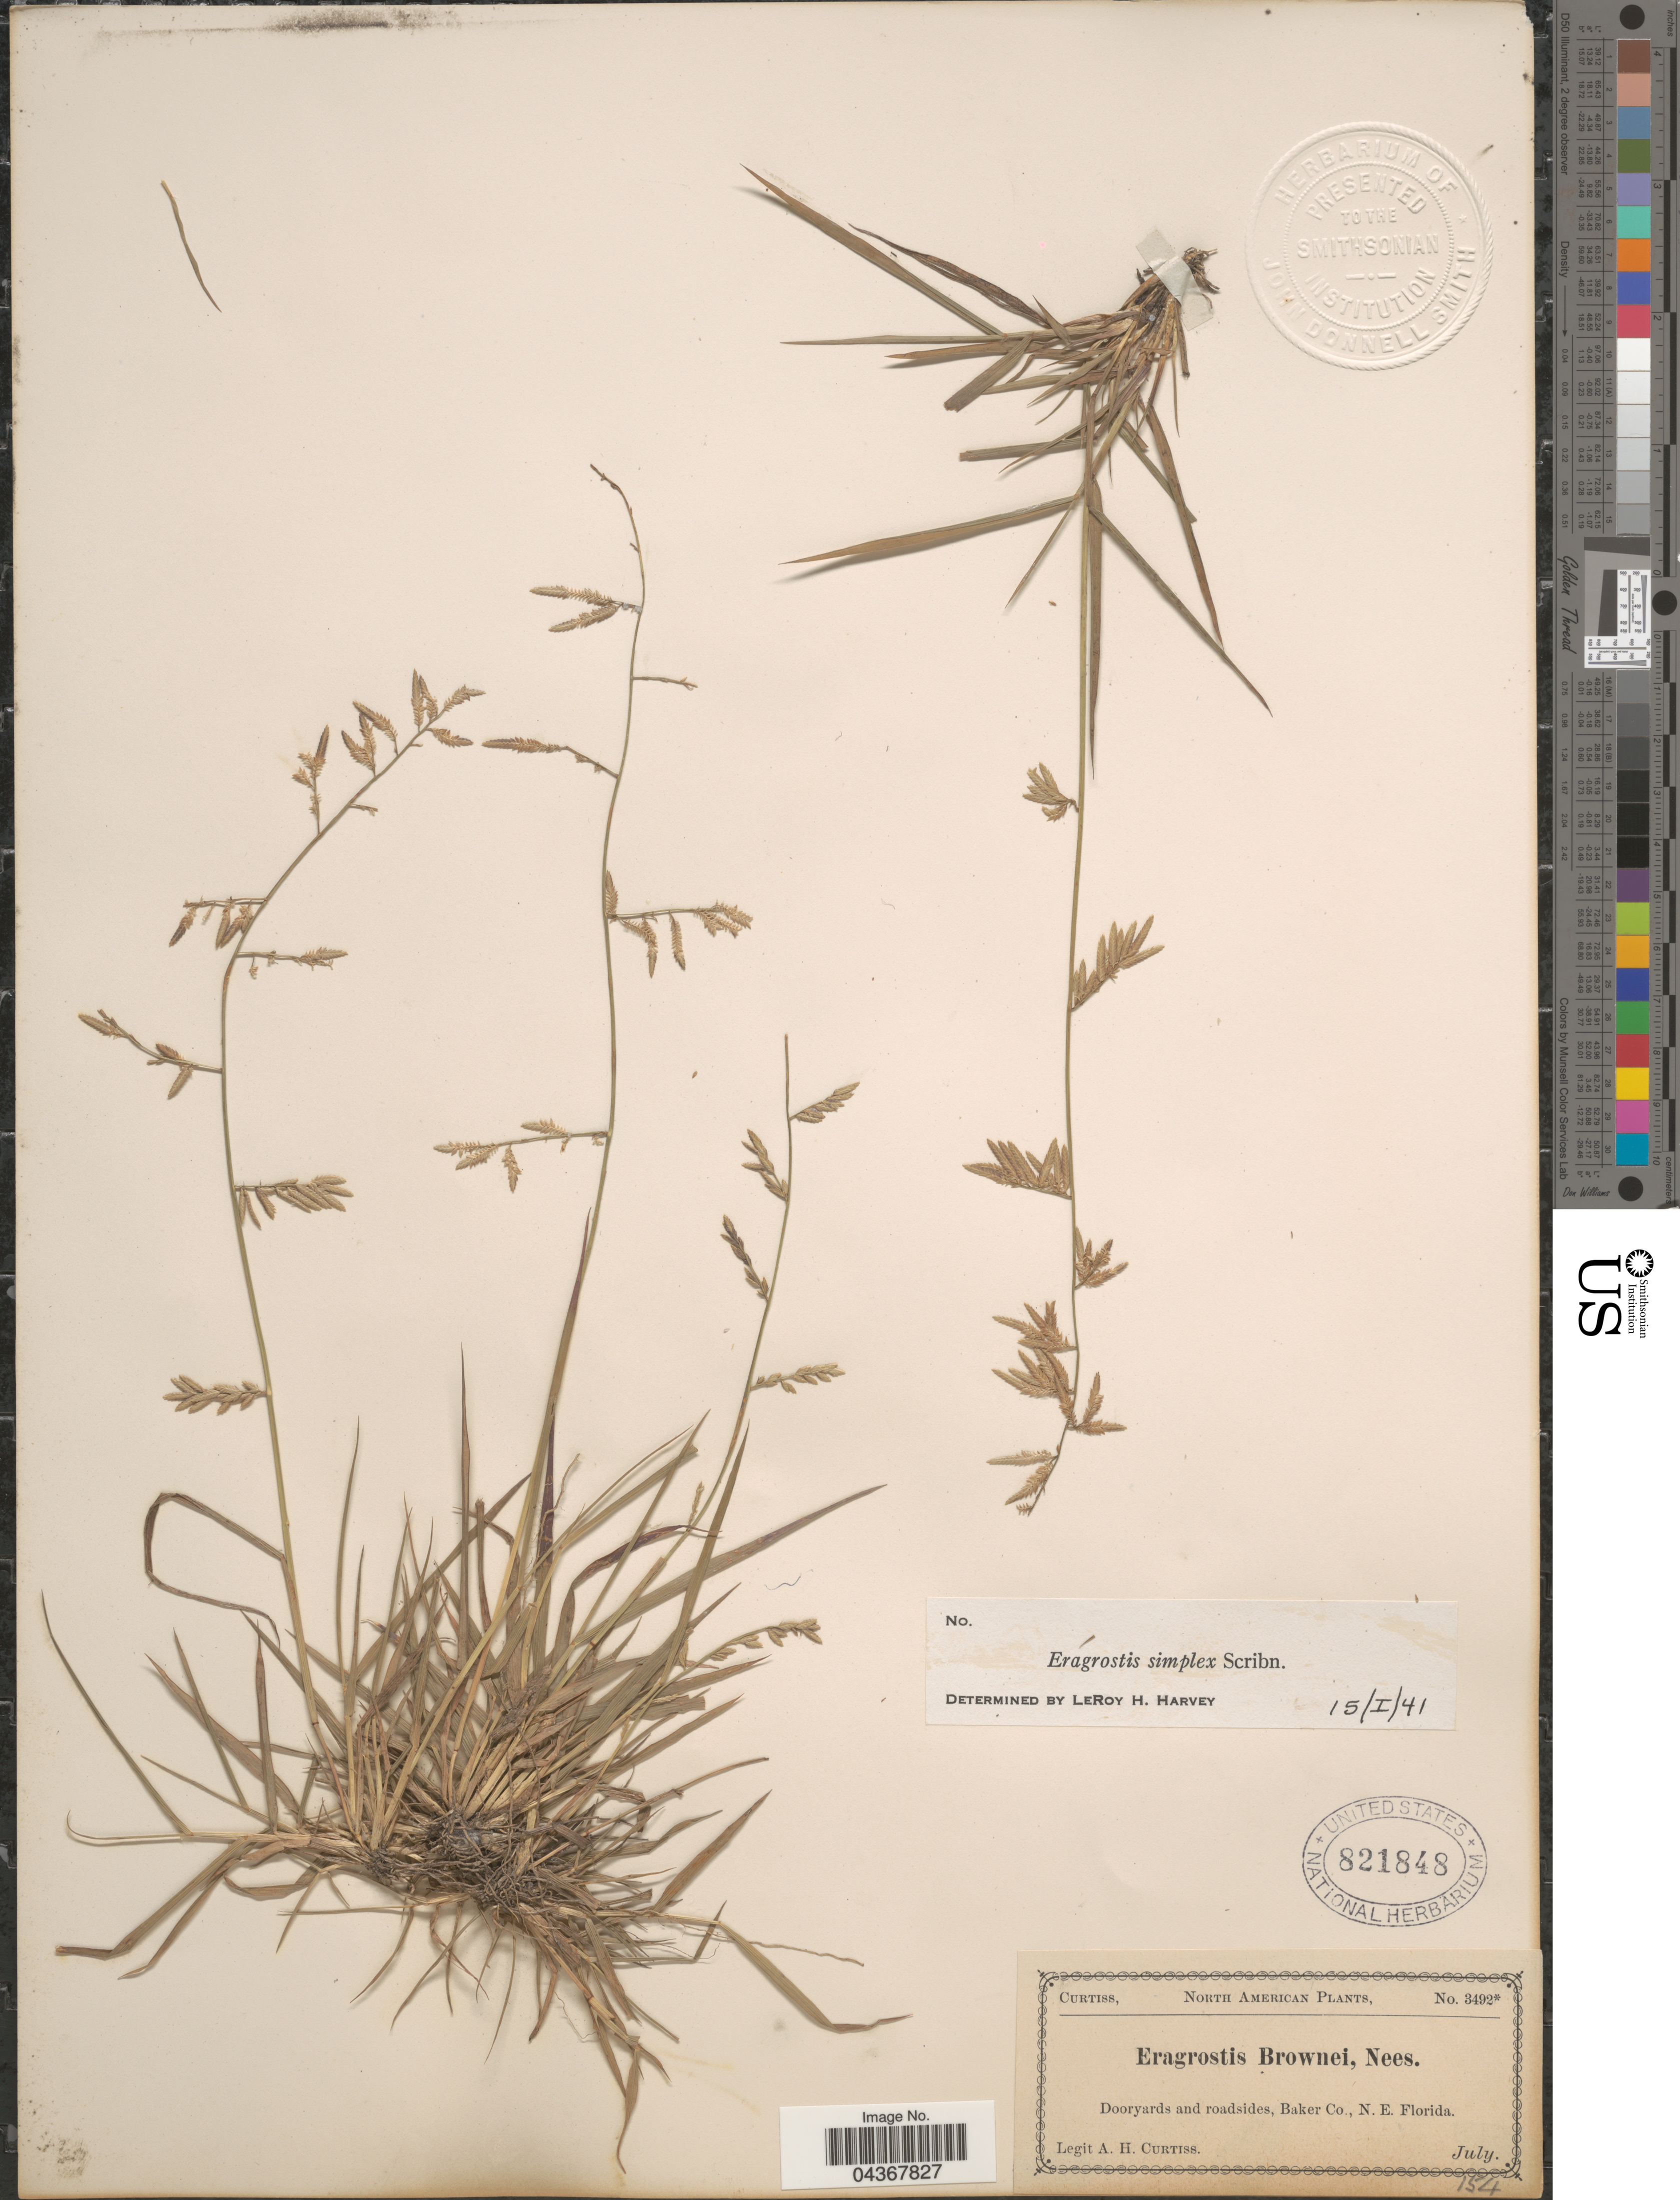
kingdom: Plantae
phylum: Tracheophyta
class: Liliopsida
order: Poales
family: Poaceae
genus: Eragrostis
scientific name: Eragrostis cumingii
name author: Steud.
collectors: A. H. Curtiss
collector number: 3492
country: United States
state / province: Florida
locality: Dooryards and roadsides, Baker Co., N.E. Florida.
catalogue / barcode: US 821848